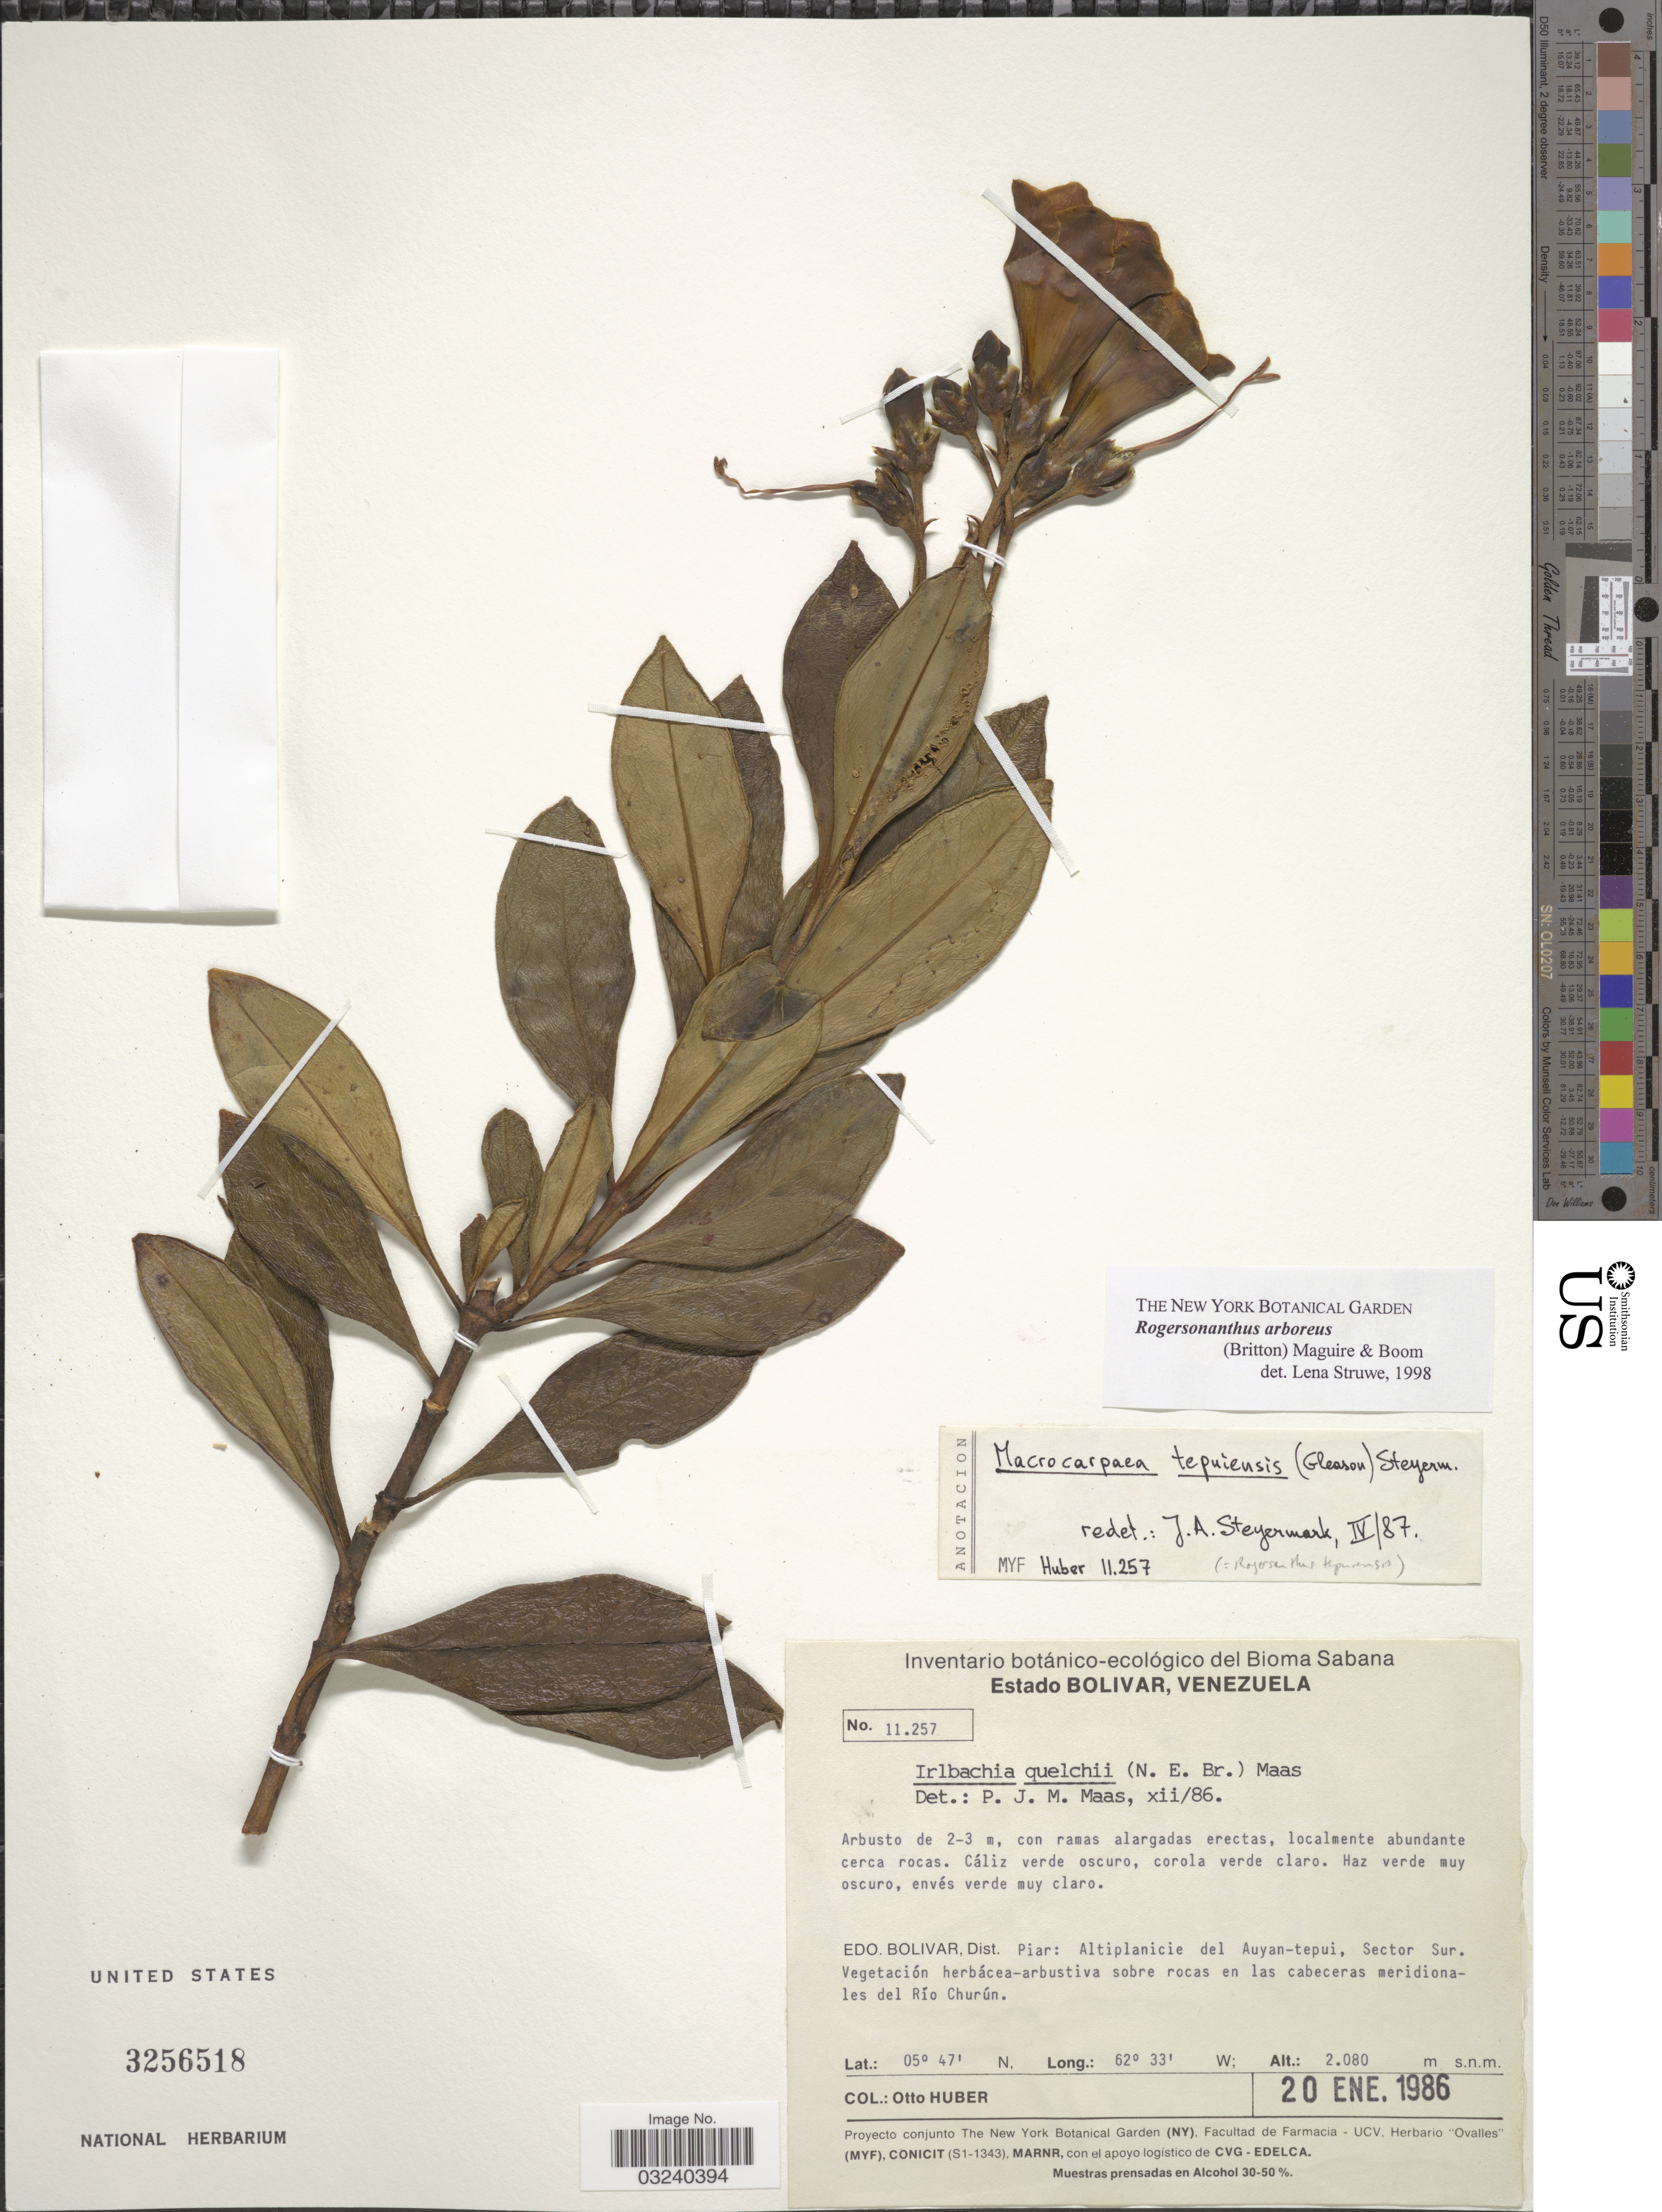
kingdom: Plantae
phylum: Tracheophyta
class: Magnoliopsida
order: Gentianales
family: Gentianaceae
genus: Rogersonanthus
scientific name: Rogersonanthus arboreus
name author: (Britton) Maguire & B.M. Boom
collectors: O. Huber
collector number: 11257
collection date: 1986-01-20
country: Venezuela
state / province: Bolivar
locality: Distr. Piar: Altiplanicie del Auyan-tepui, Sector Sur. Vegetación herbácea-arbustiva sobre rocas en las cabeceras meridionales del Río Churún.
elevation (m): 2080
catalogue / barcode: US 3256518